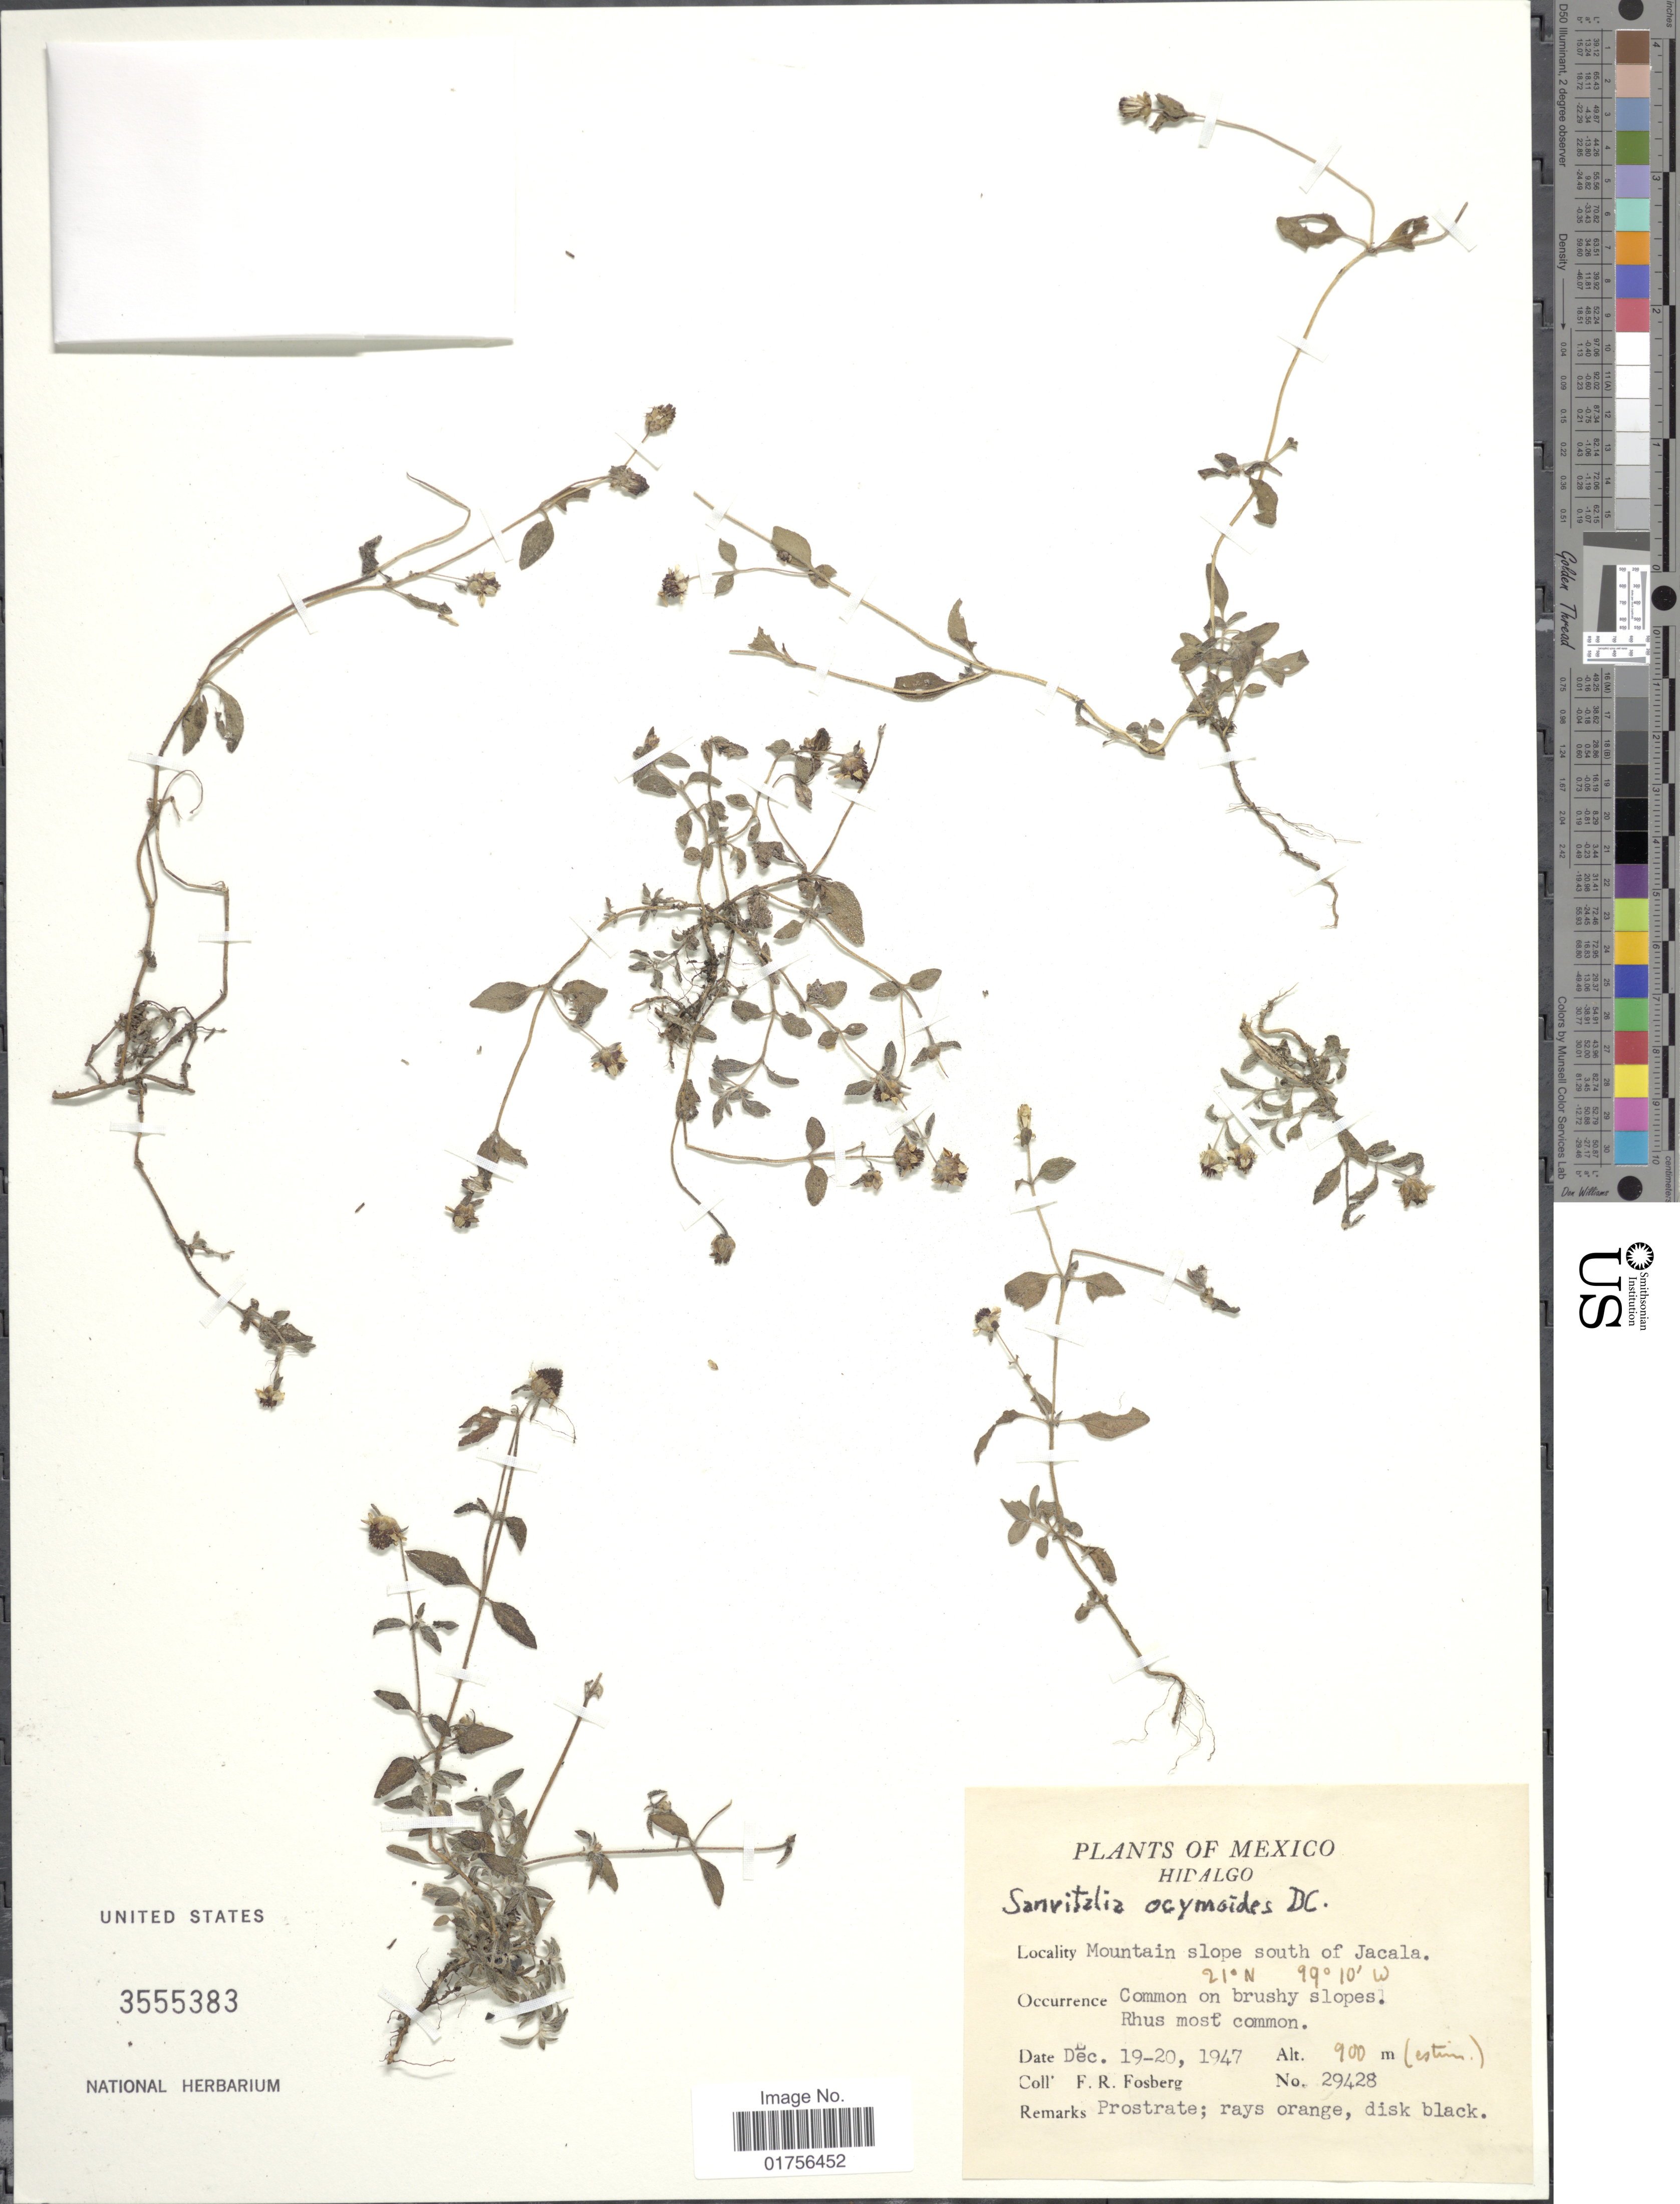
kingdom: Plantae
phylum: Tracheophyta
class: Magnoliopsida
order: Asterales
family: Asteraceae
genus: Sanvitalia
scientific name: Sanvitalia procumbens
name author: Lam.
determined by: Skibicki, Samuel V.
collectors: F. R. Fosberg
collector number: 29428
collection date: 1947-12-19/1947-12-20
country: Mexico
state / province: Hidalgo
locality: Mountain slope south of Jacala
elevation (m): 900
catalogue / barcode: US 3555383